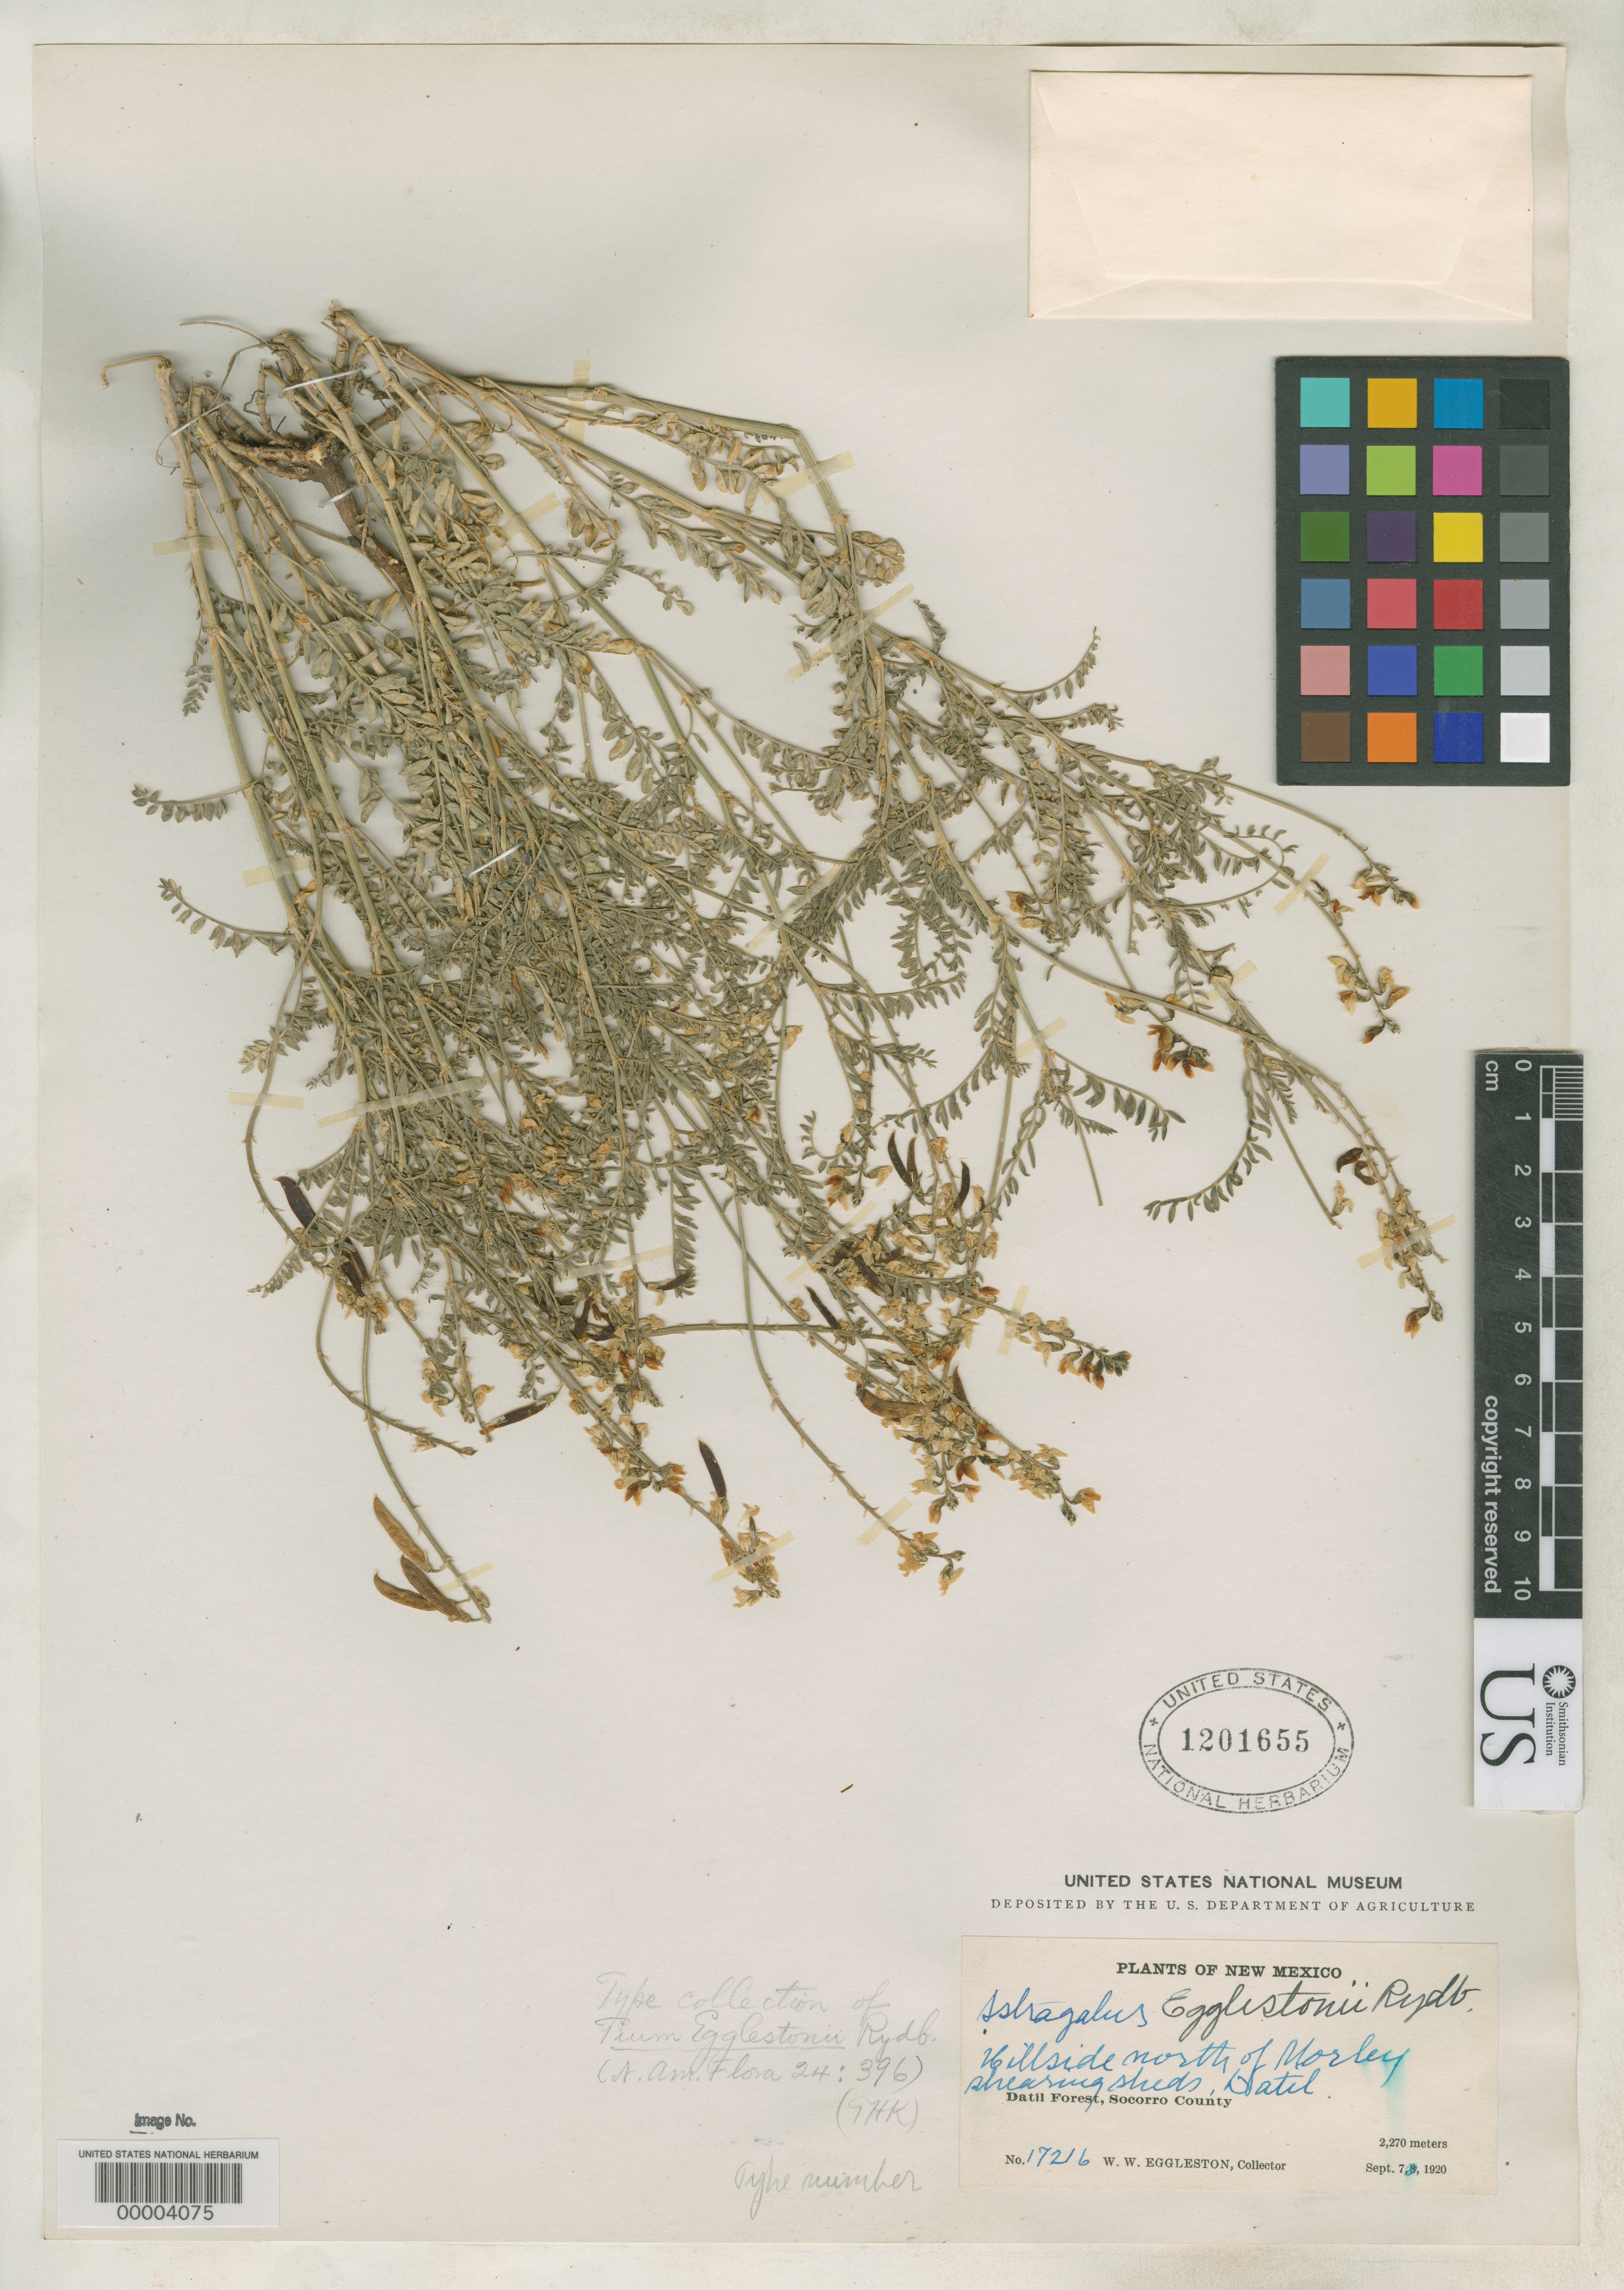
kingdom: Plantae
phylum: Tracheophyta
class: Magnoliopsida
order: Fabales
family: Fabaceae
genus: Tium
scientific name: Tium egglestonii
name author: Rydb.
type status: Isotype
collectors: W. W. Eggleston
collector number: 17216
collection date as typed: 07 Sep 1920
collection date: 1920-09-07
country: United States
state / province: New Mexico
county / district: Socorro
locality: Datil Forest, N of Morley.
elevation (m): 2270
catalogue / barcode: US 1201655